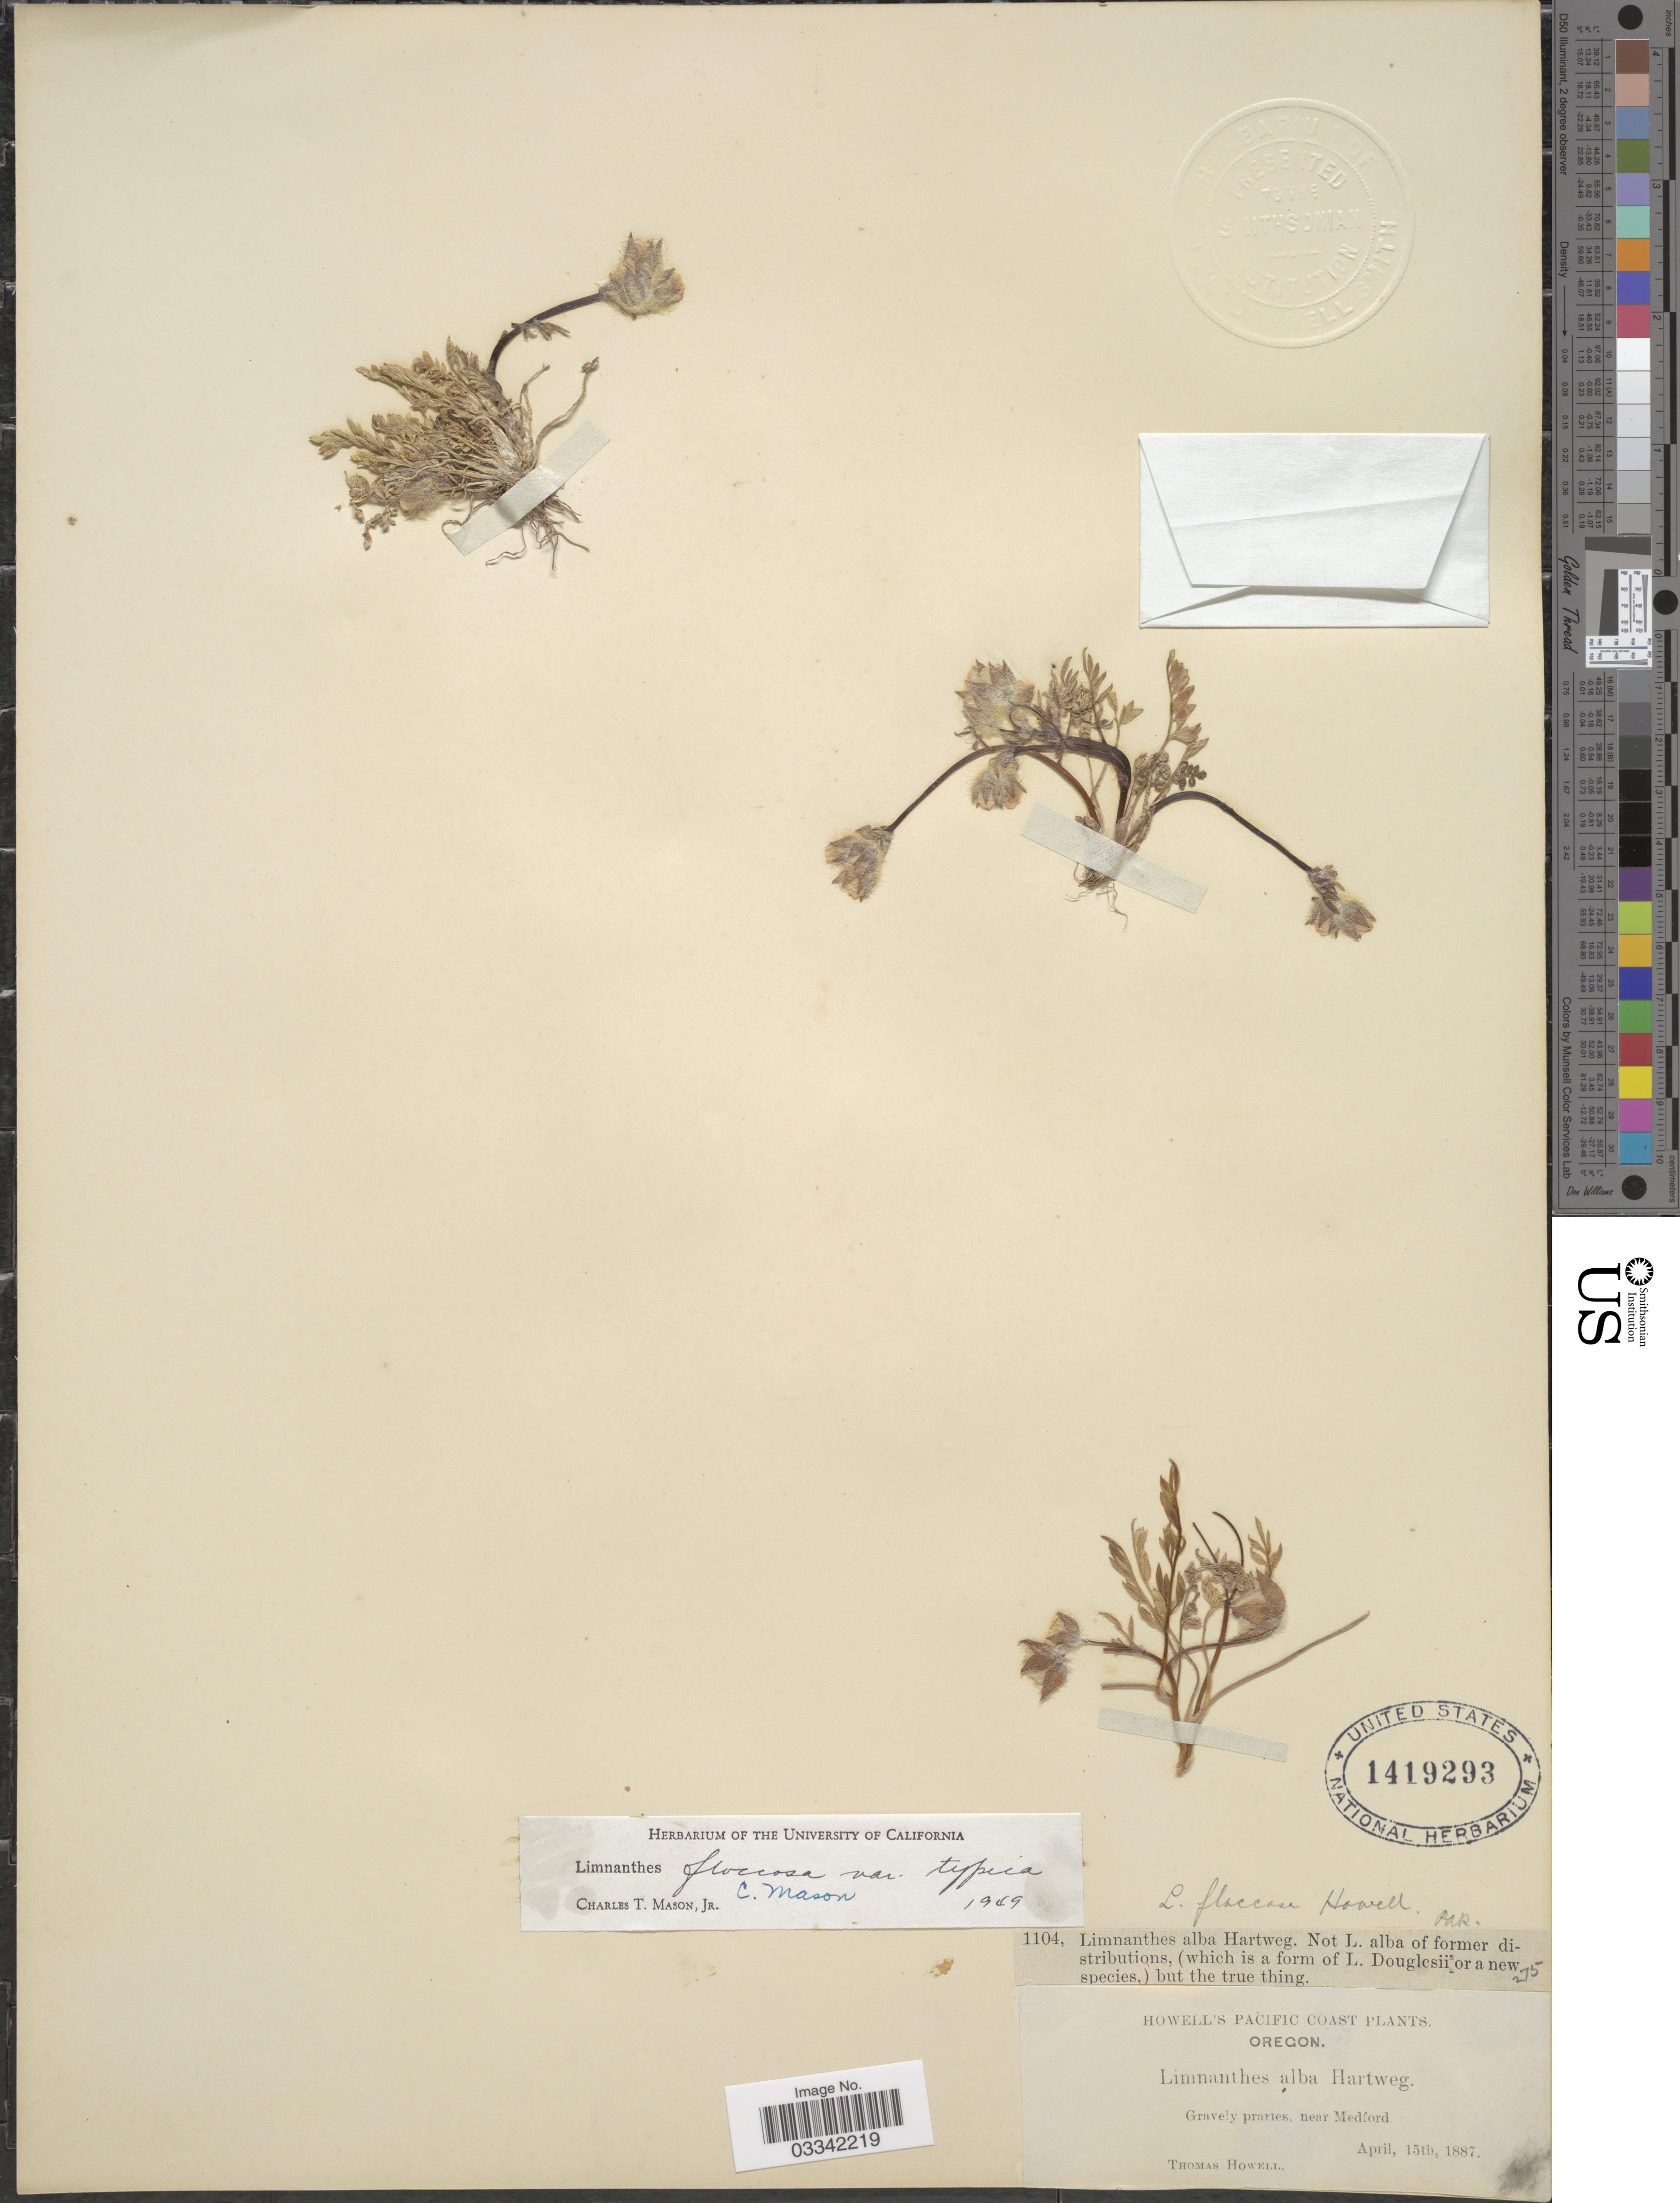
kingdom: Plantae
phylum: Tracheophyta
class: Magnoliopsida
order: Brassicales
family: Limnanthaceae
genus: Limnanthes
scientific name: Limnanthes floccosa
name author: Howell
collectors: T. Howell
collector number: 1104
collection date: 1887-04-15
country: United States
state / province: Oregon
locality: Pacific Coast, near Medford.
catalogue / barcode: US 1419293